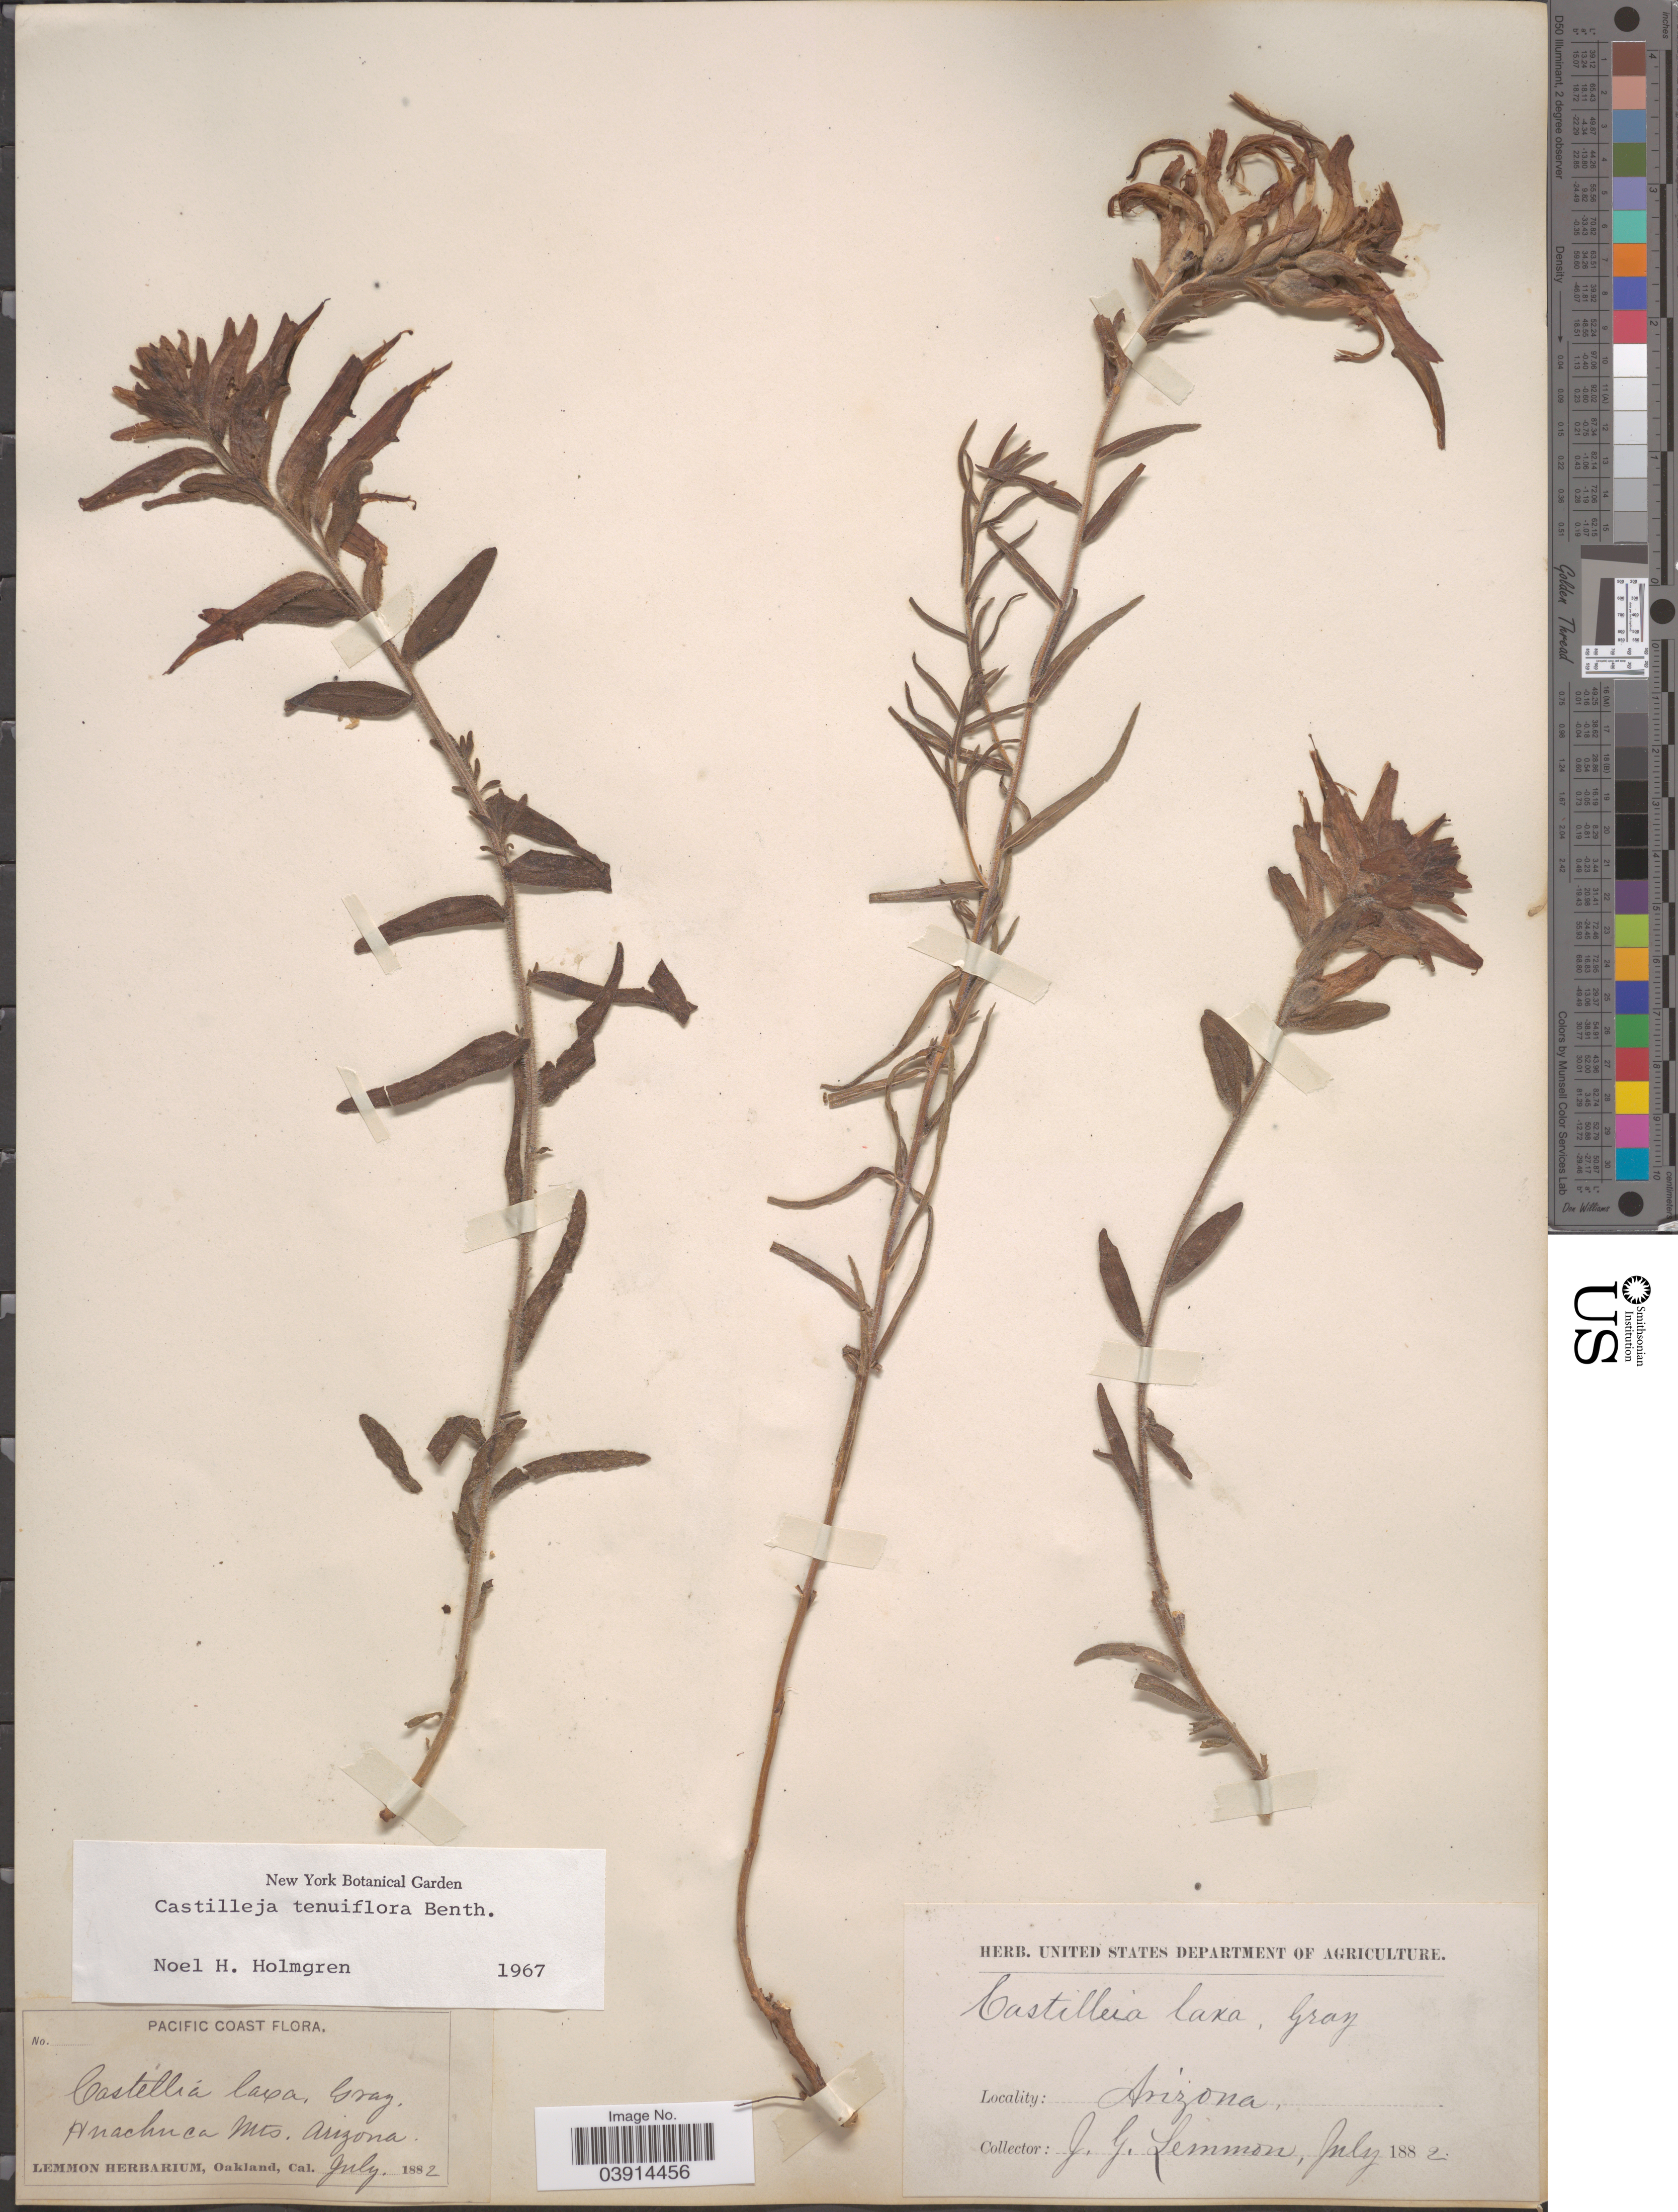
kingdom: Plantae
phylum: Tracheophyta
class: Magnoliopsida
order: Lamiales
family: Orobanchaceae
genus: Castilleja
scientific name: Castilleja tenuiflora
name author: Benth.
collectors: J. Lemmon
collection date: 1882-07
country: United States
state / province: Arizona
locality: Pacific Coast. Huachuca Mts.